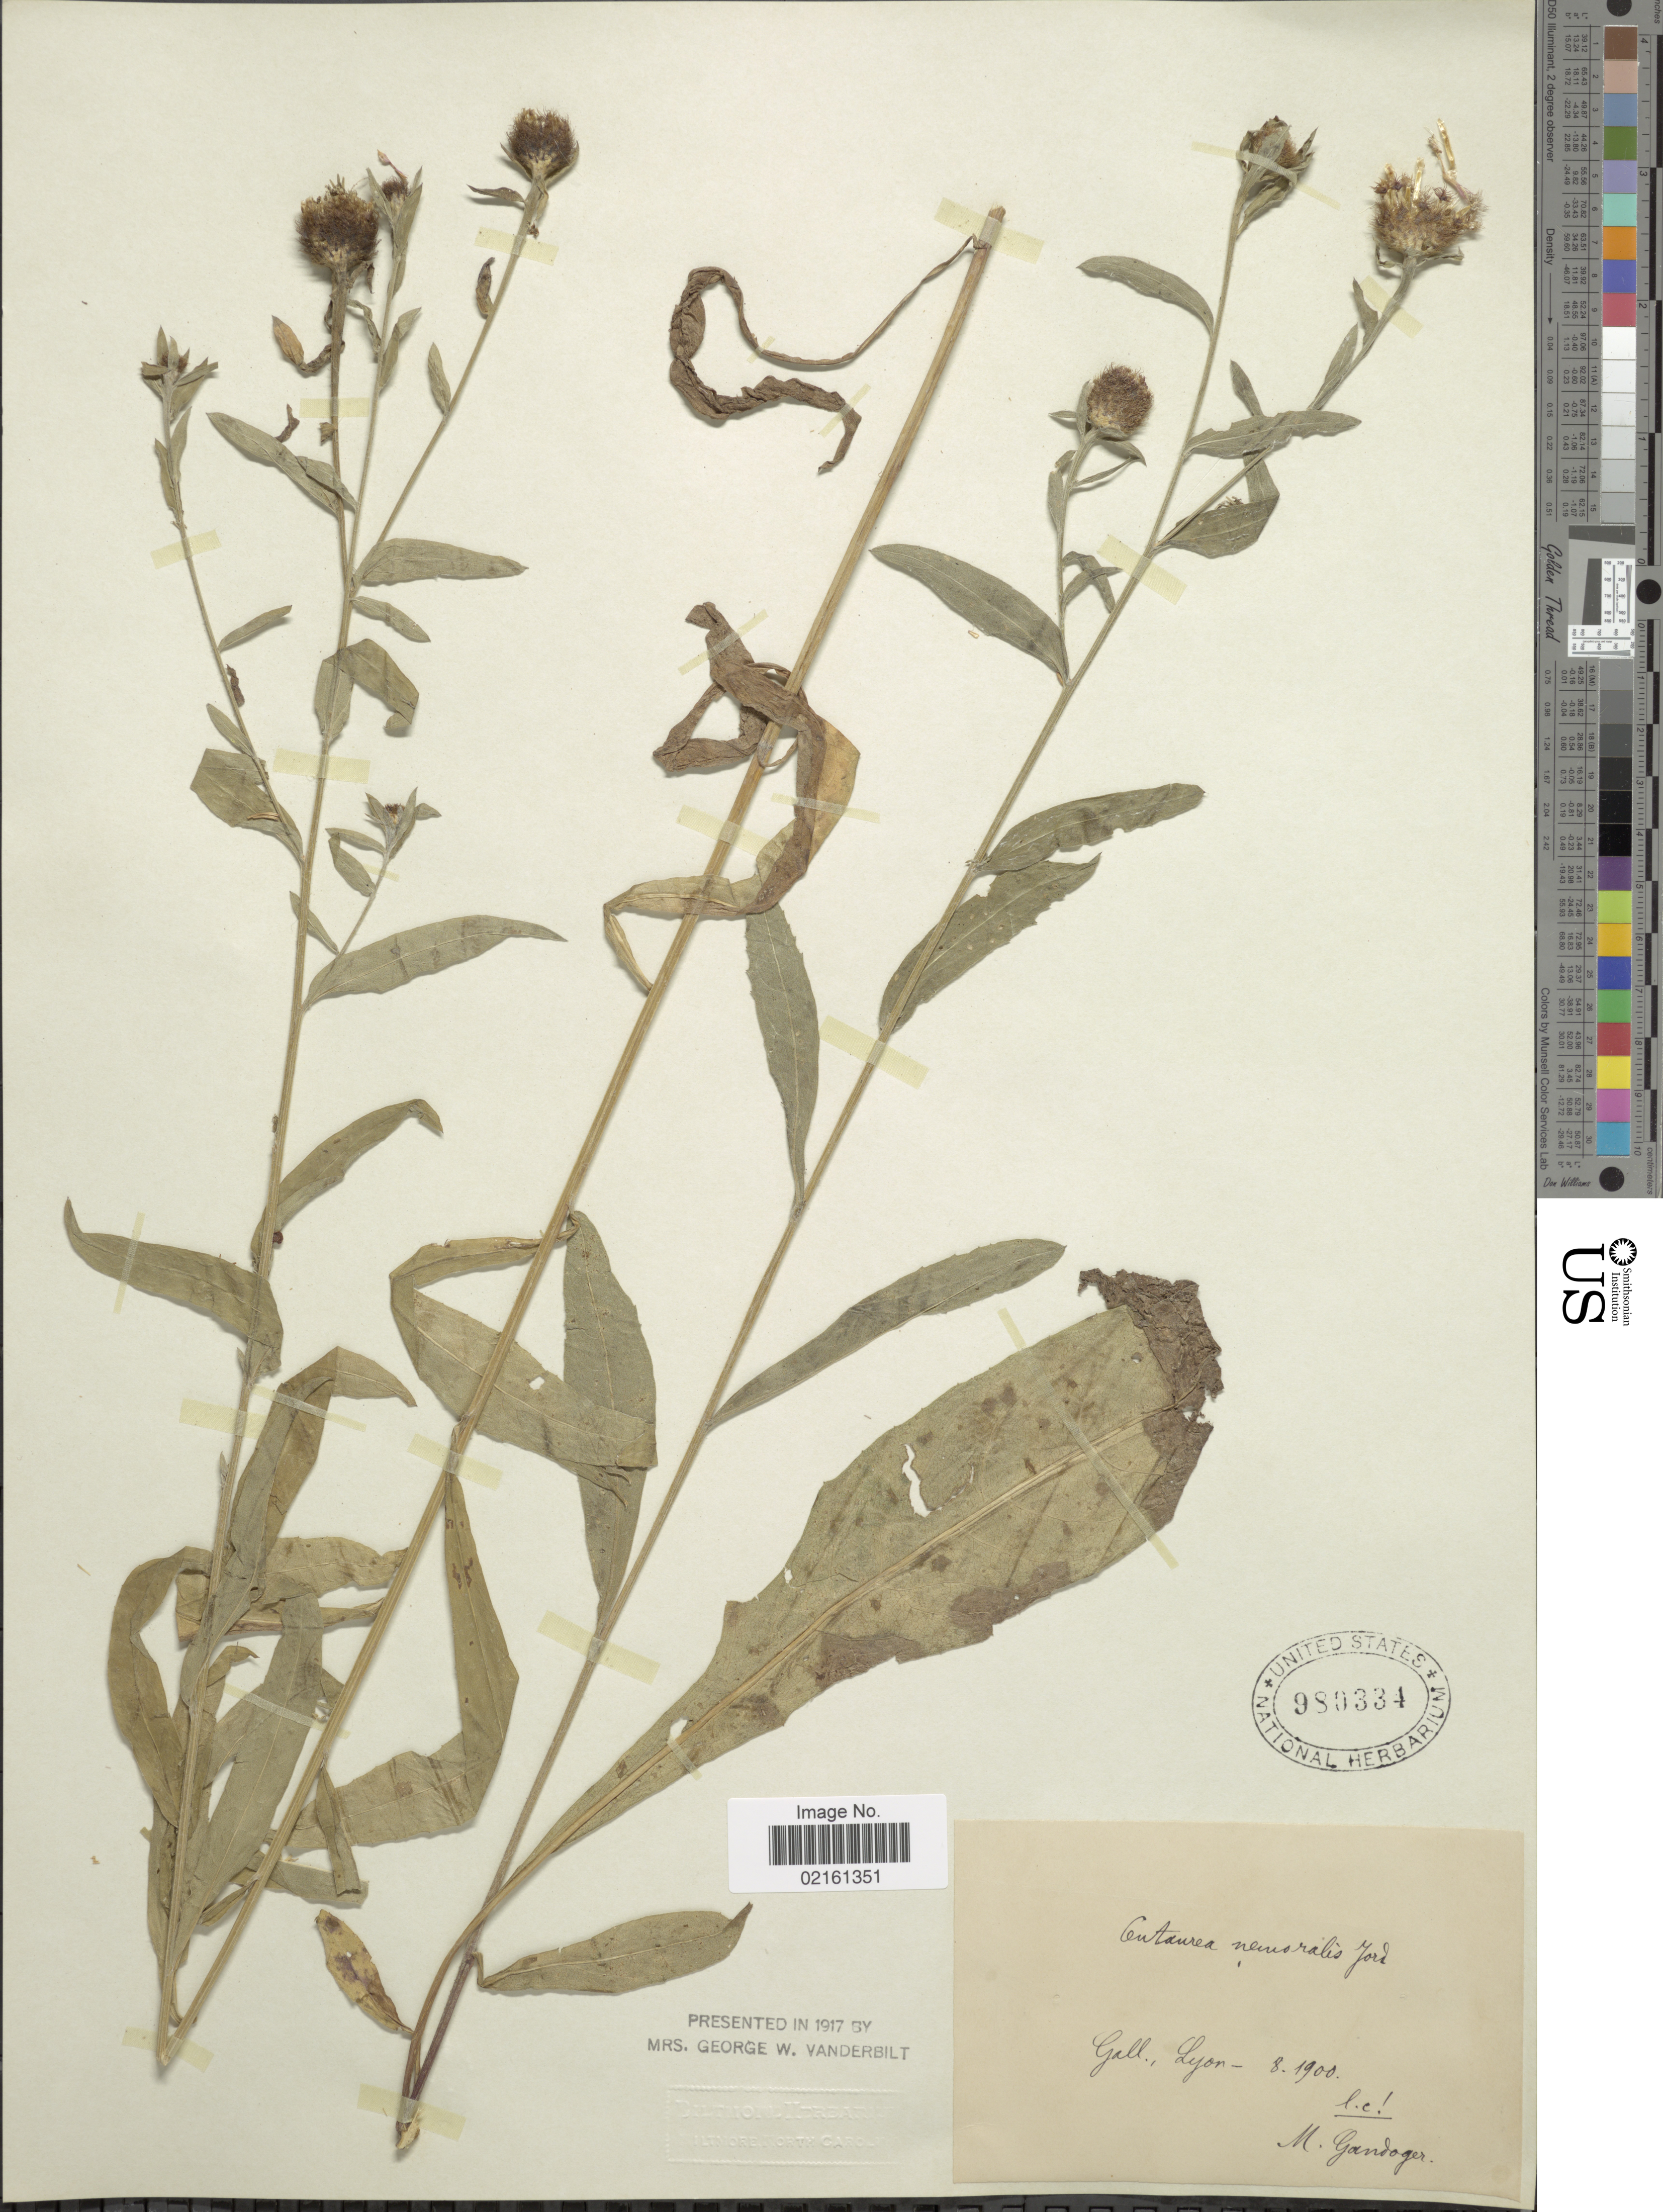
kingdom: Plantae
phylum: Tracheophyta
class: Magnoliopsida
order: Asterales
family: Asteraceae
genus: Centaurea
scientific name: Centaurea nemoralis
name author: Jord.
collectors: M. Gandoger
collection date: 1900-08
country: France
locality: Gall., Lyon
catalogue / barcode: US 980334